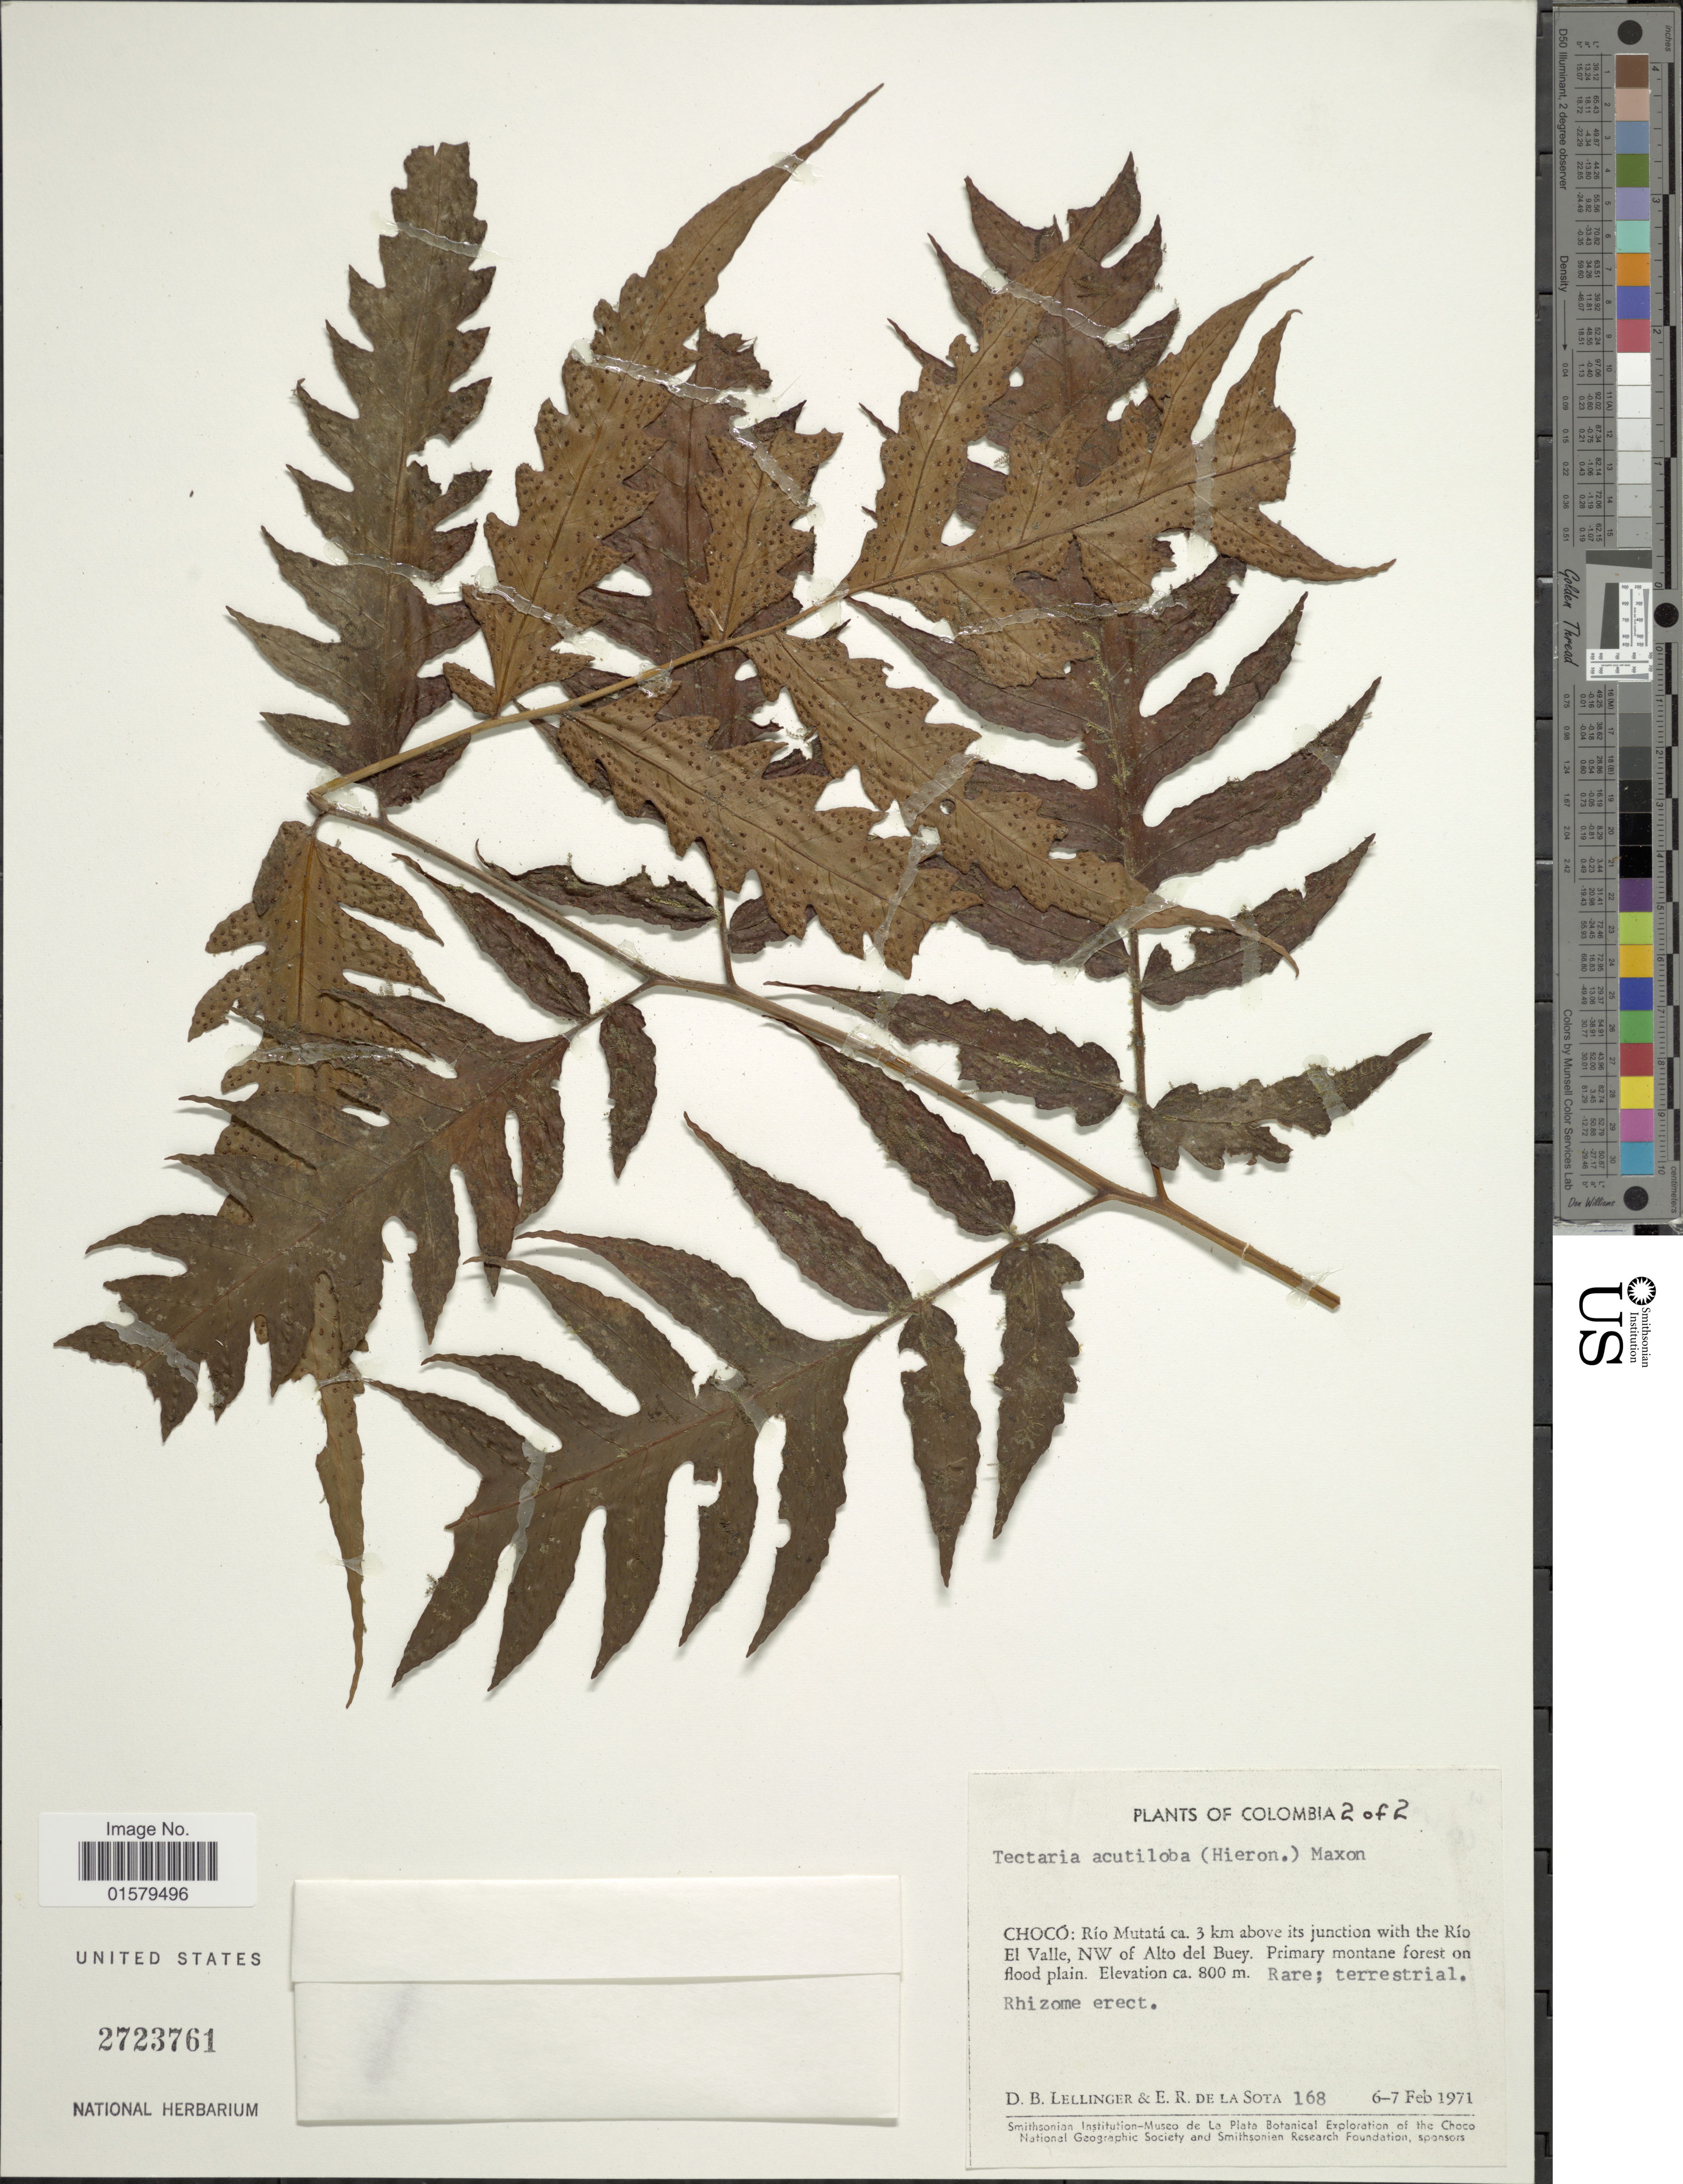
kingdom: Plantae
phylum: Tracheophyta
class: Polypodiopsida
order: Polypodiales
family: Tectariaceae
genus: Tectaria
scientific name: Tectaria acutiloba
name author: (Hieron.) Maxon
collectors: D. B. Lellinger & E. R. de la Sota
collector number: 168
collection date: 1971-02-06/1971-02-07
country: Colombia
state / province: Chocó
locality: Rio Mutata ca. 3 km above its junction with the Rio El Valle, NW of Alto del Buey. Primary montane forest on food plain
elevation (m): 800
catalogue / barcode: US 2723761